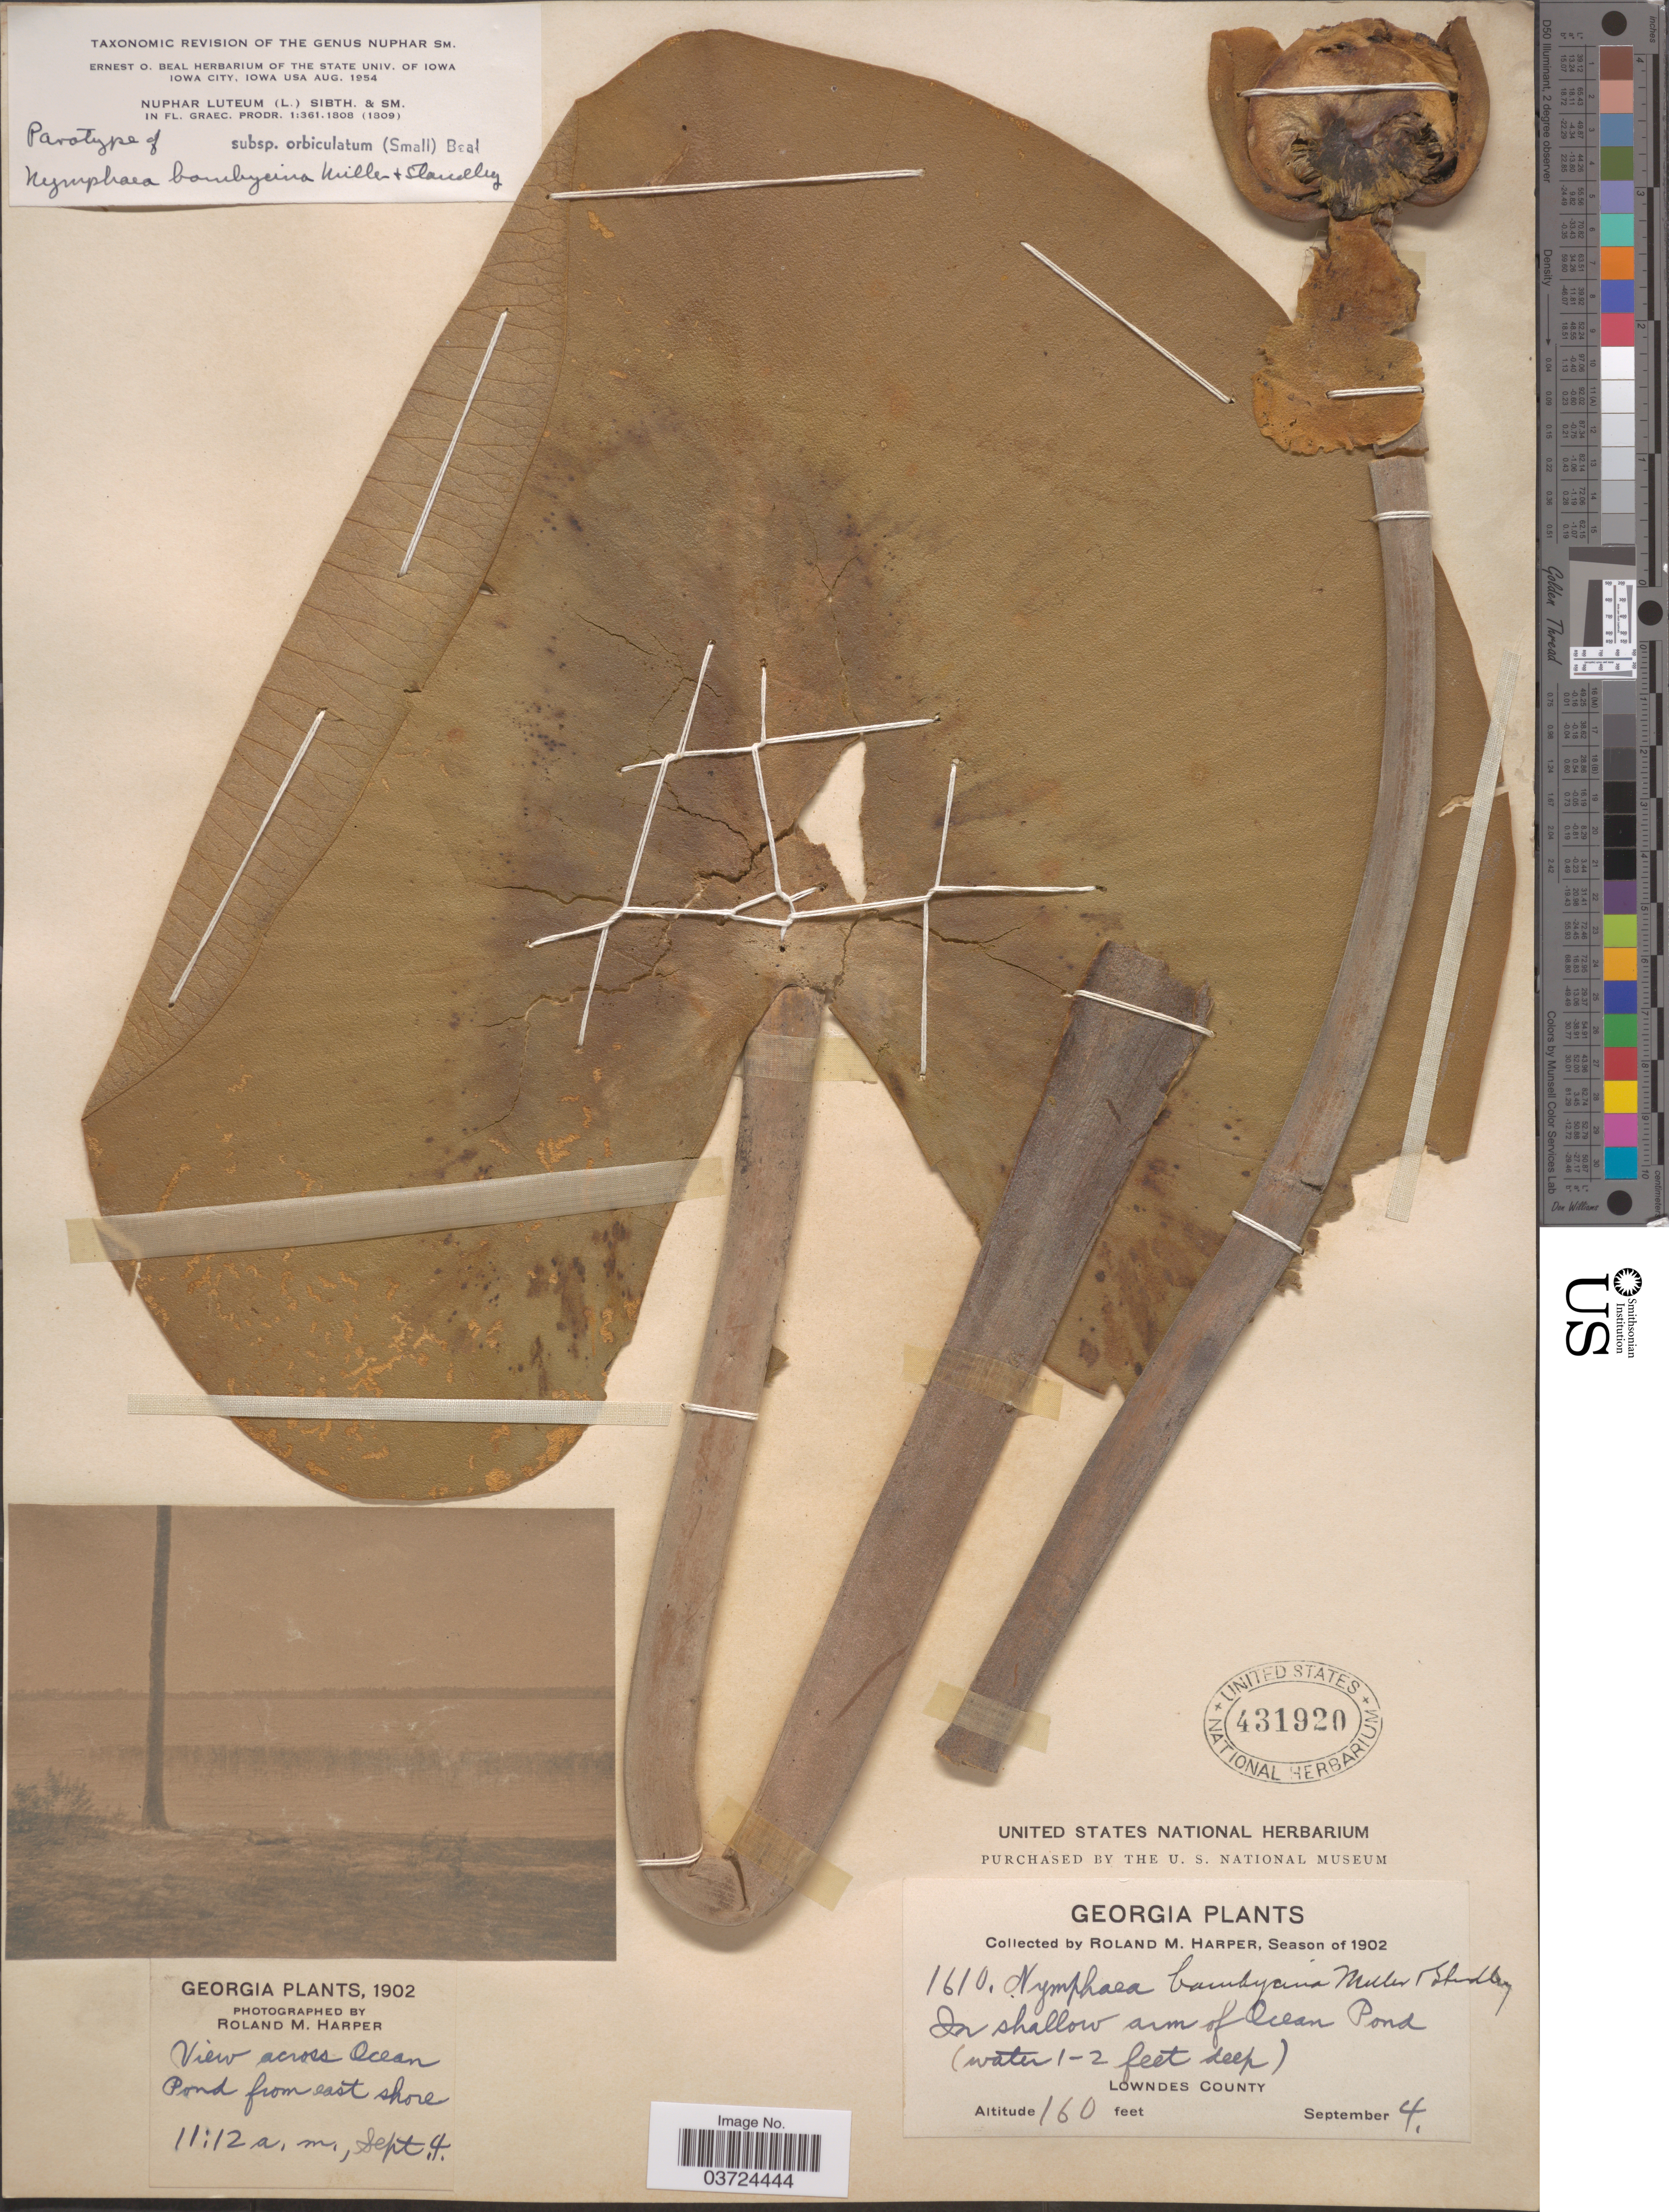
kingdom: Plantae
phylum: Tracheophyta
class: Magnoliopsida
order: Nymphaeales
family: Nymphaeaceae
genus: Nuphar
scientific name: Nuphar lutea subsp. orbiculata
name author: (Small) E.O. Beal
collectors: R. M. Harper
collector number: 1610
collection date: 1902-09-04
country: United States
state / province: Georgia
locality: In shallow arm of Ocean Pond. Lowndes County.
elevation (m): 49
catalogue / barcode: US 431920